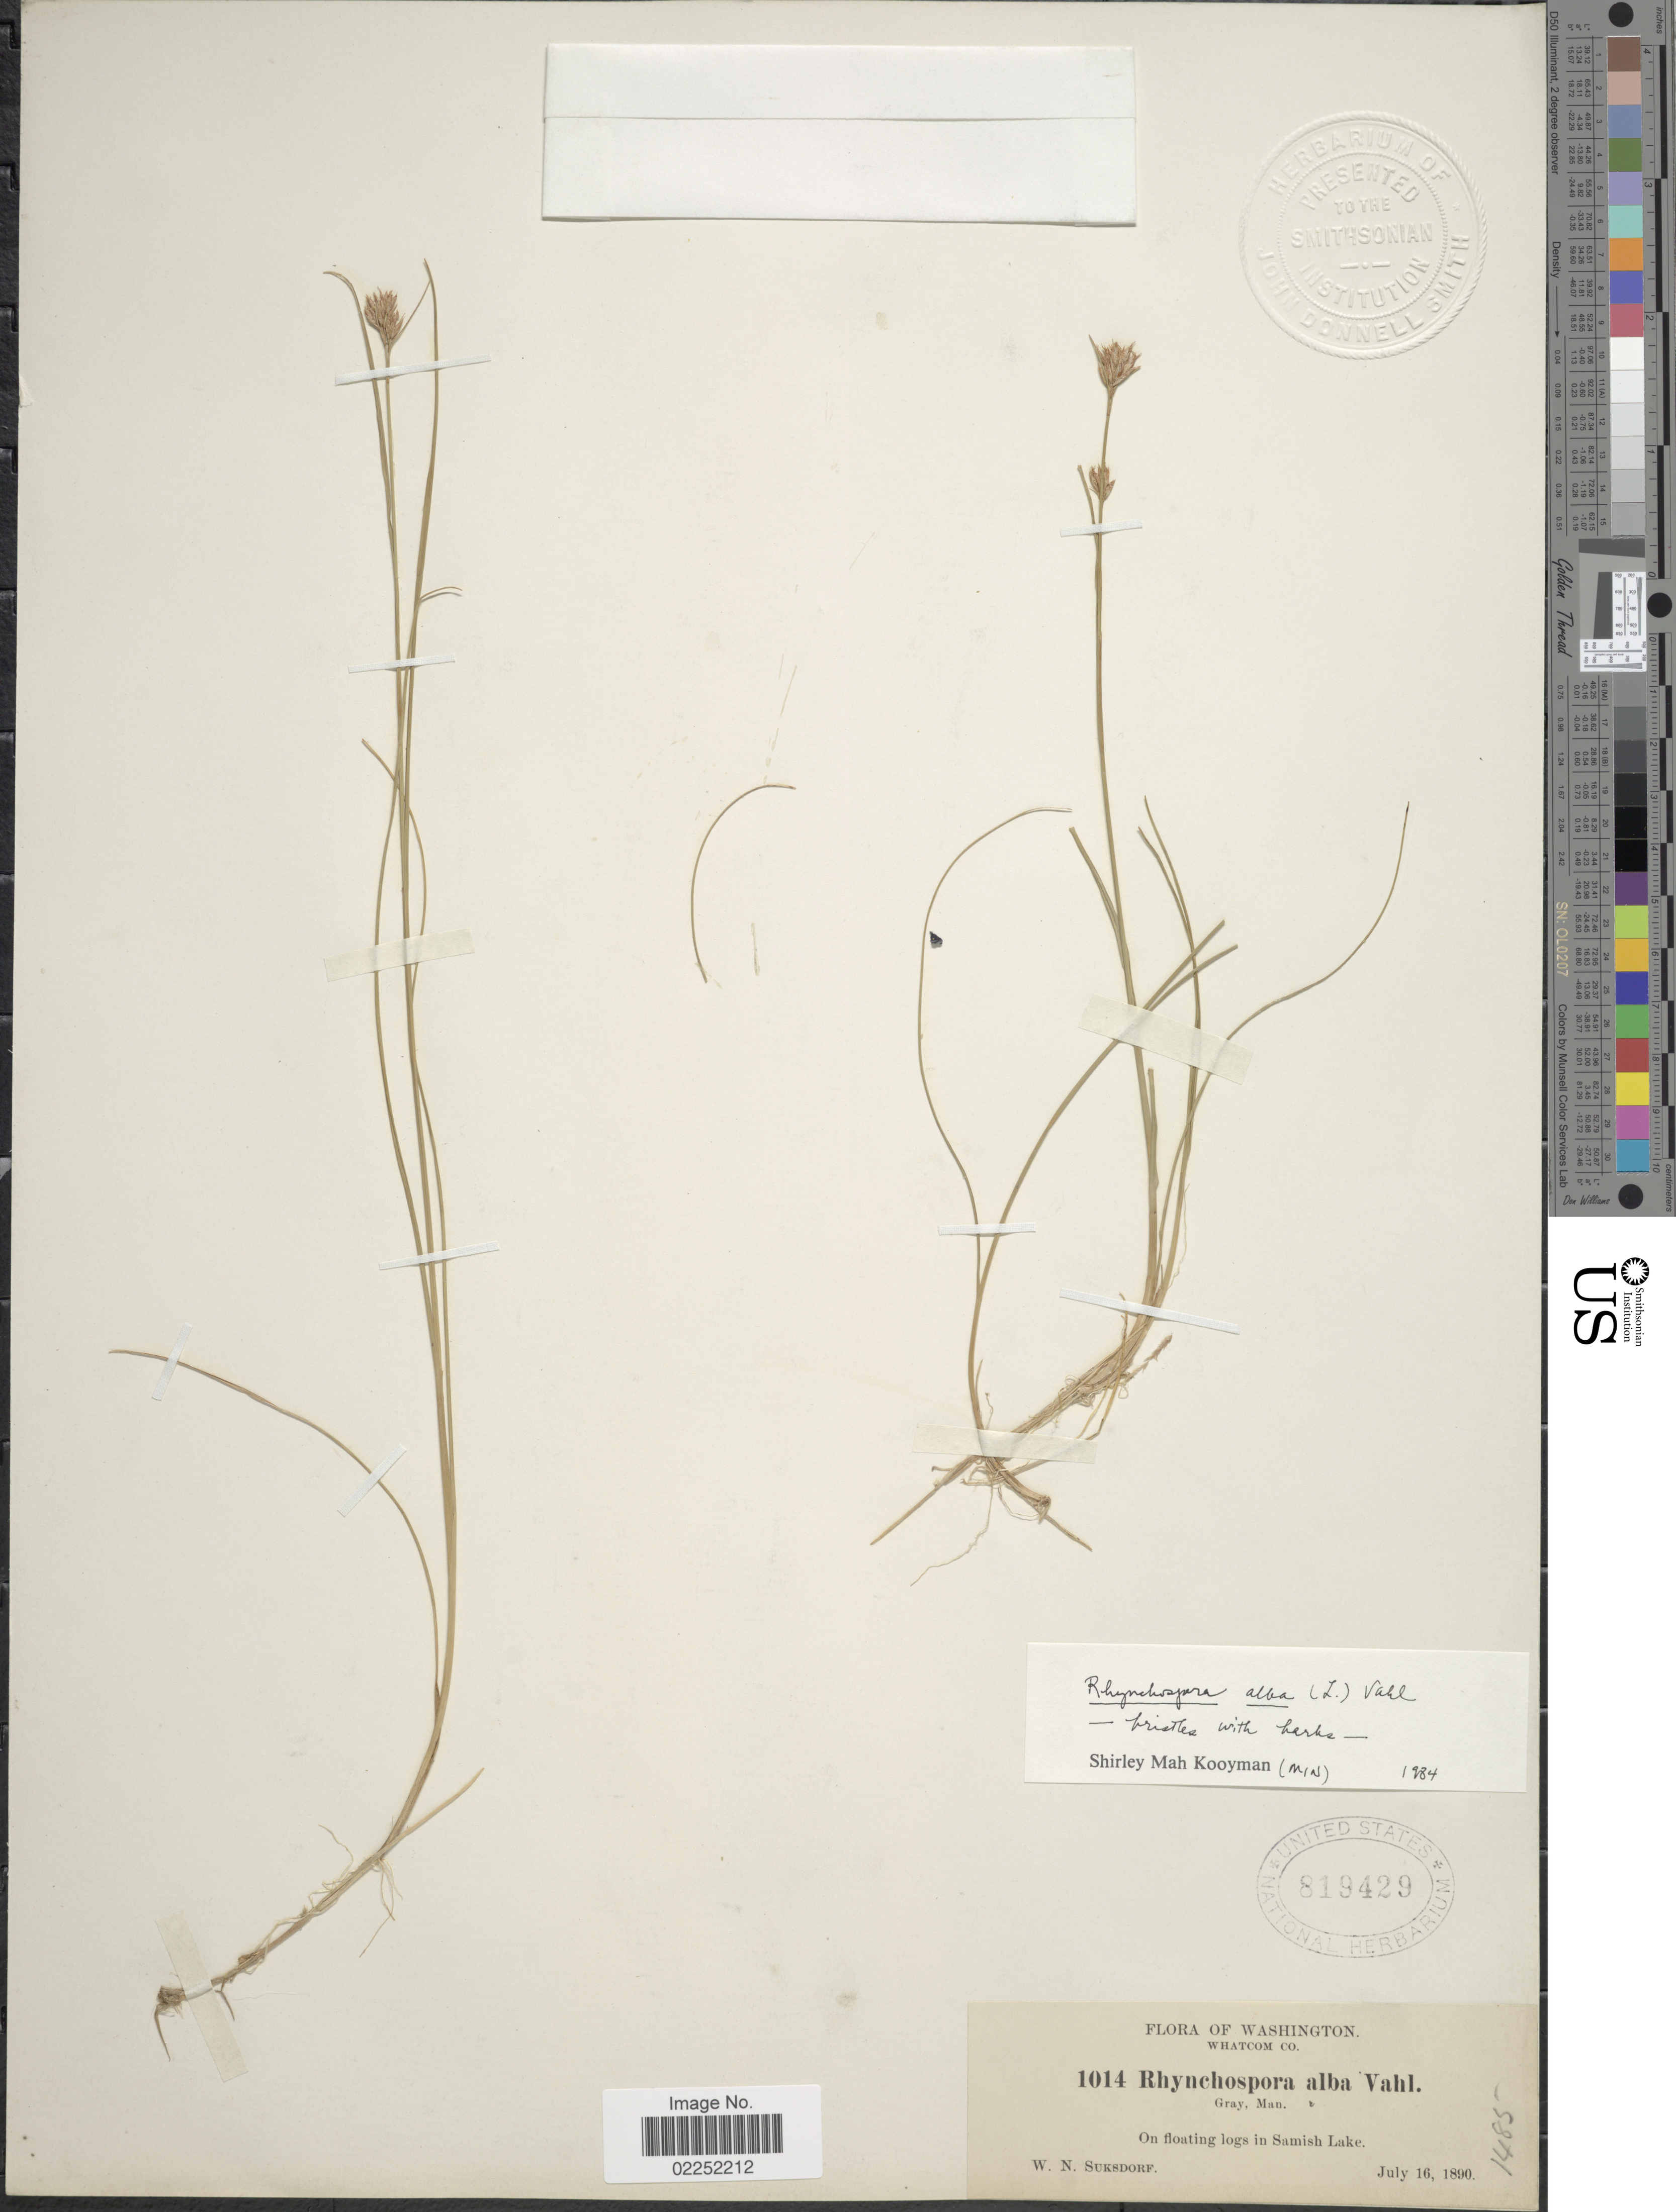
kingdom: Plantae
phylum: Tracheophyta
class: Liliopsida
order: Poales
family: Cyperaceae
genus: Rhynchospora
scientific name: Rhynchospora alba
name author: (L.) Vahl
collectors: W. N. Suksdorf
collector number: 1014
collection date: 1890-07-16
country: United States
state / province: Washington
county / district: Whitman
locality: Whatcom Co, On floating logs in Samish Lake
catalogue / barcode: US 819429